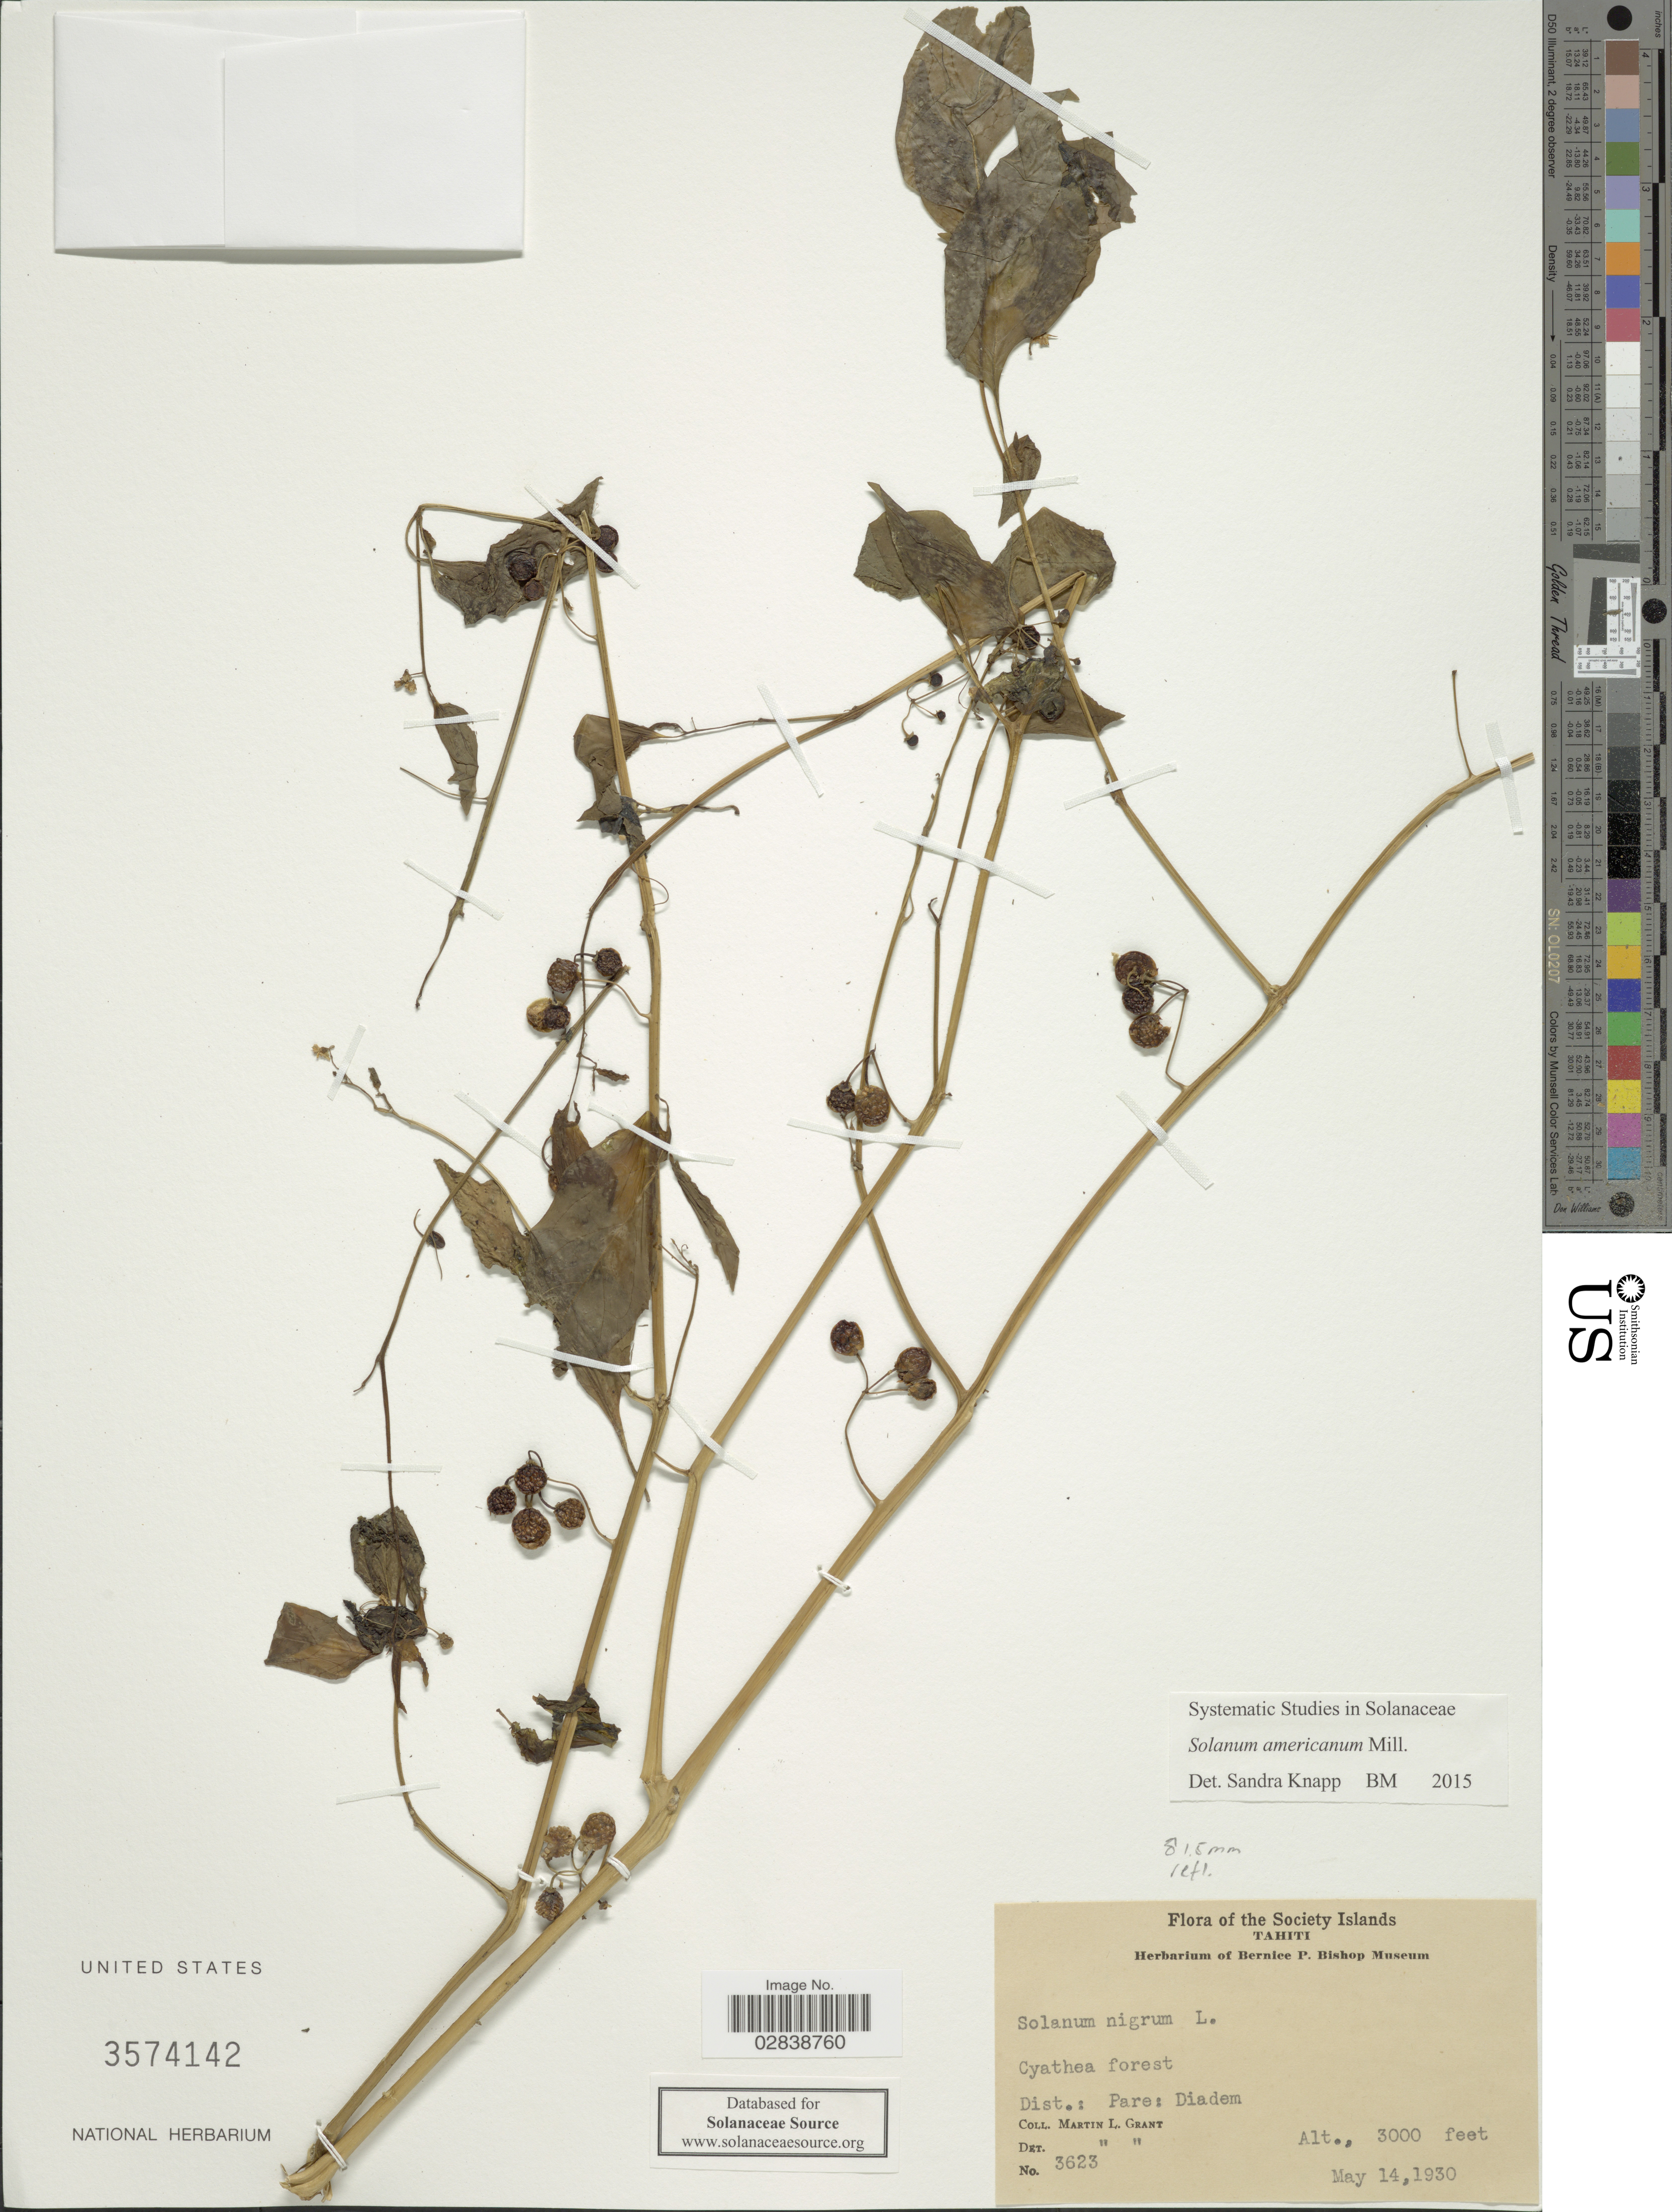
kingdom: Plantae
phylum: Tracheophyta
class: Magnoliopsida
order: Solanales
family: Solanaceae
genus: Solanum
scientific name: Solanum americanum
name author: Mill.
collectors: M. L. Grant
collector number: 3623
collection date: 1930-05-14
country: French Polynesia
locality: Society Islands, Tahiti. Dist.: Pare: Diadem.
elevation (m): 914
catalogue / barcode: US 3574142